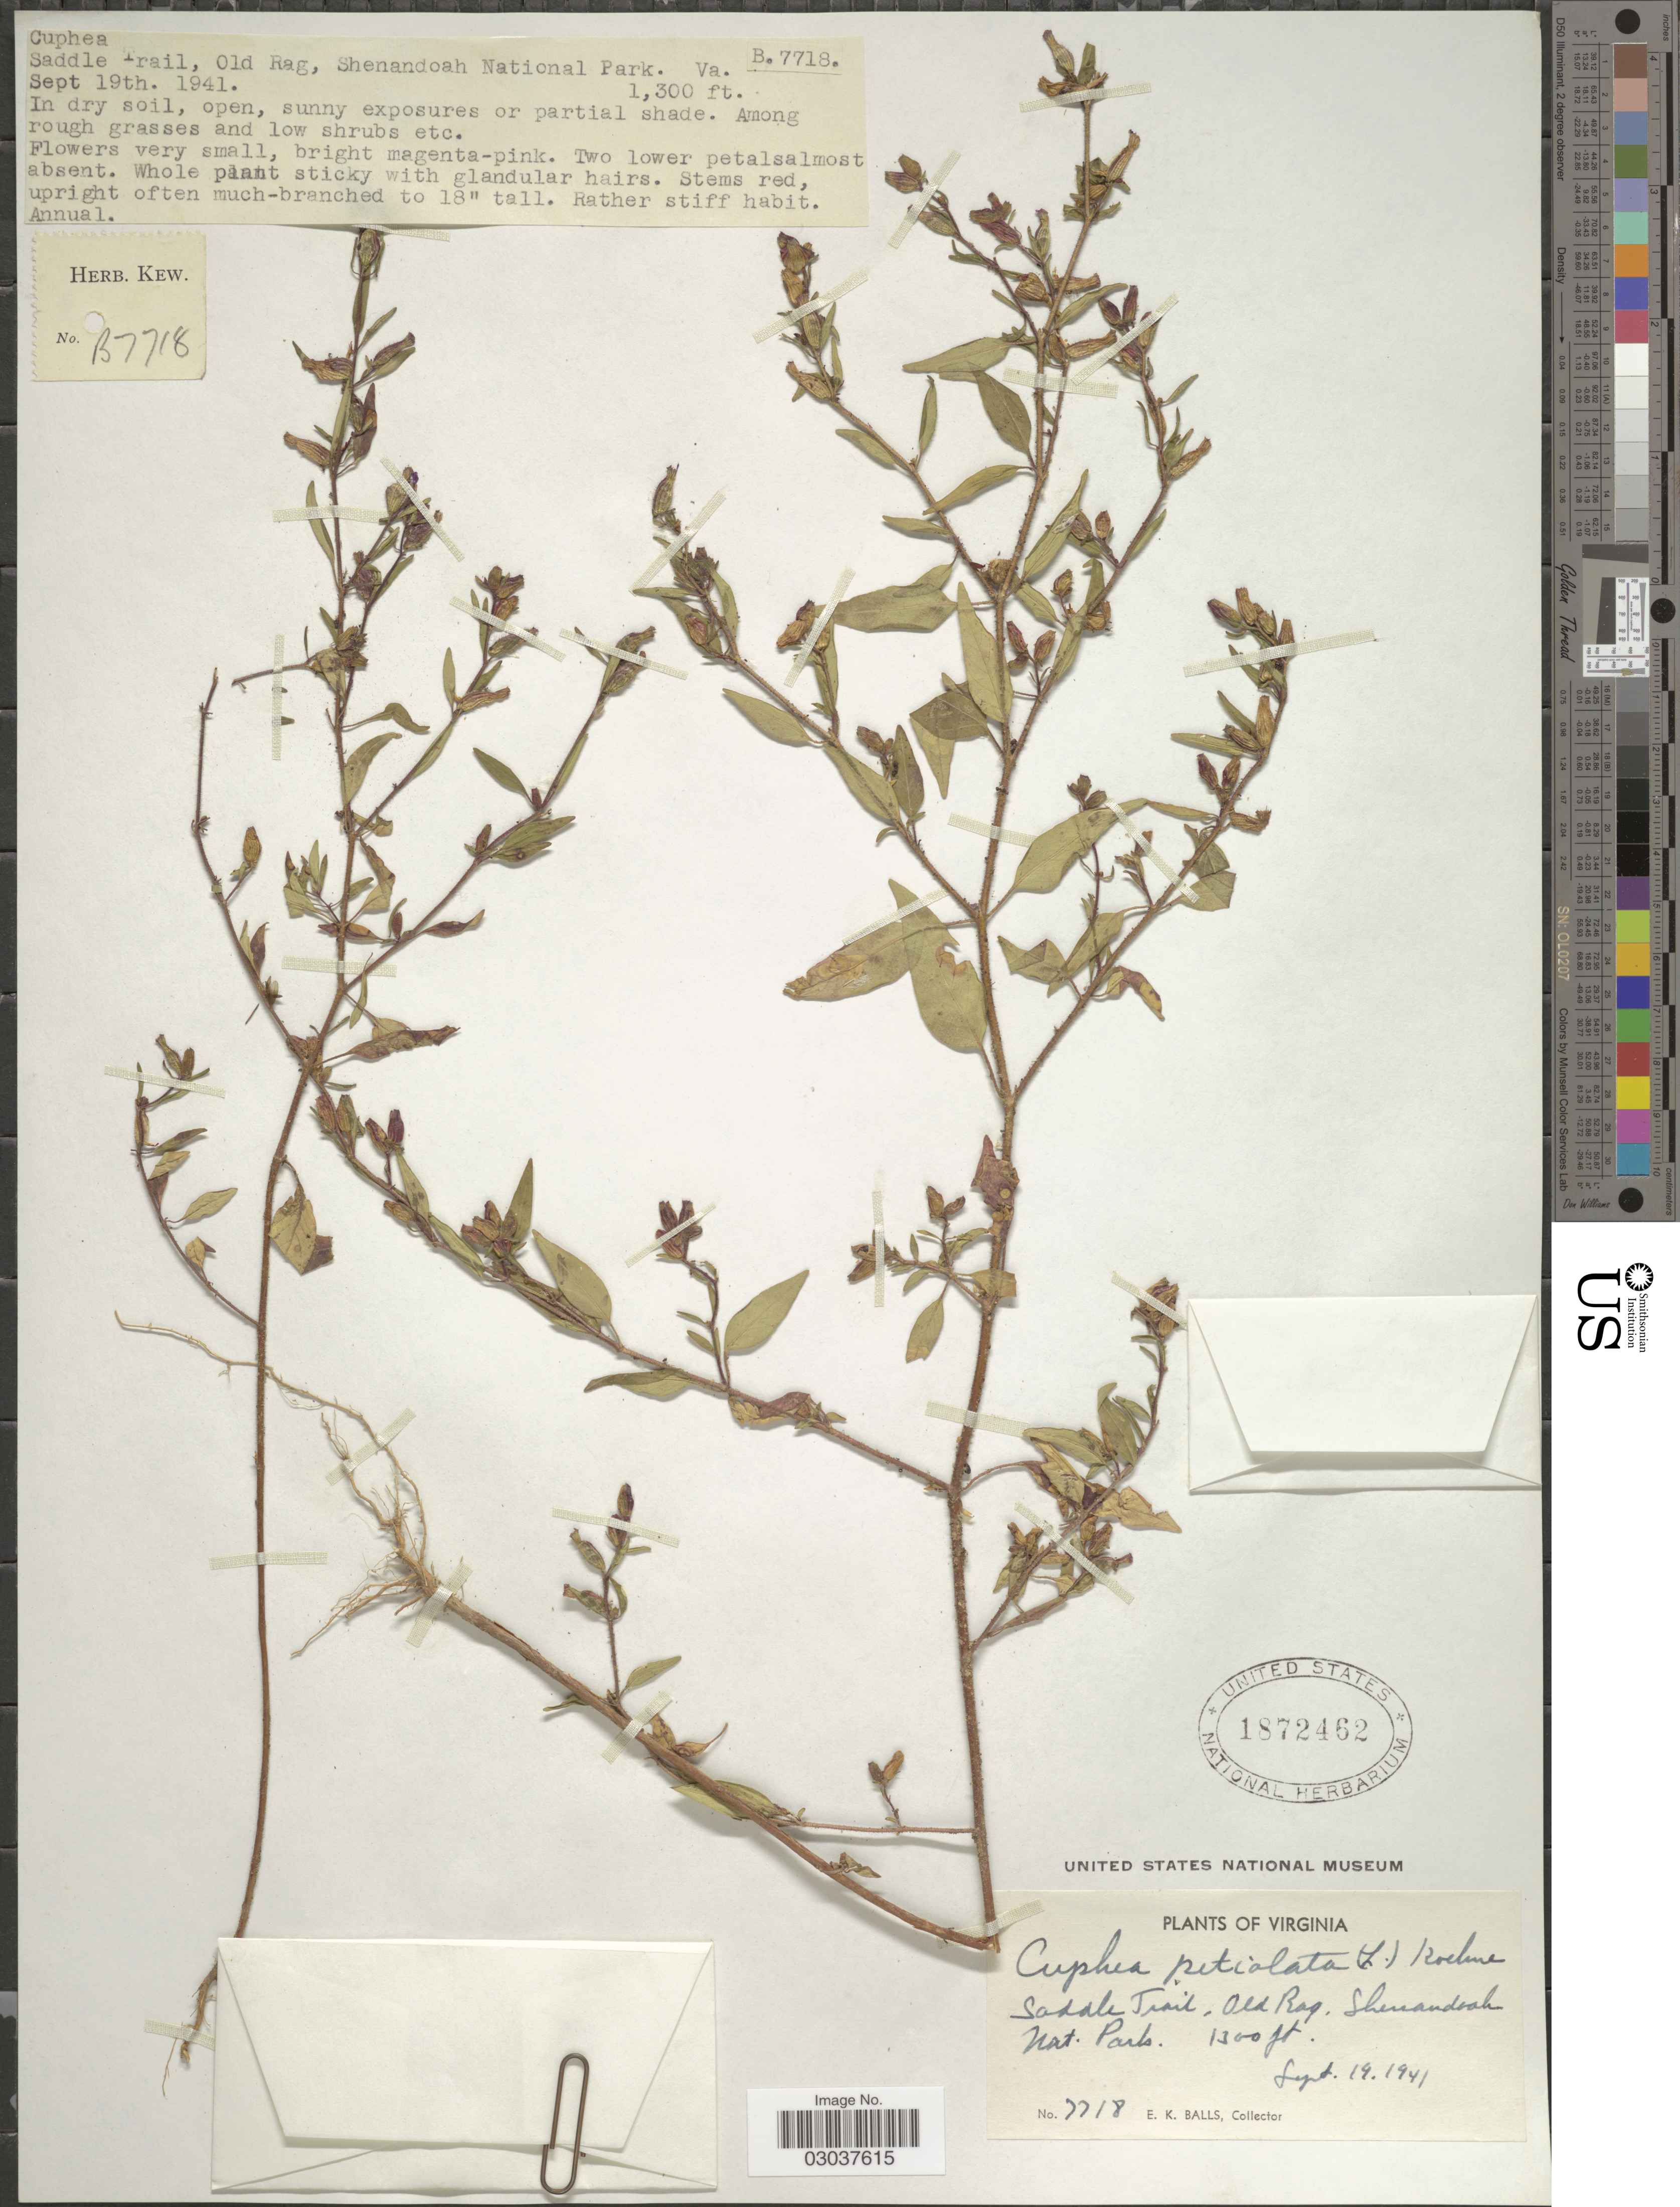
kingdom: Plantae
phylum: Tracheophyta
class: Magnoliopsida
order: Myrtales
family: Lythraceae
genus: Cuphea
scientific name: Cuphea petiolata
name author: Pohl ex Koehne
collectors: E. K. Balls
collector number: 7718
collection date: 1941-09-19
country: United States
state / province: Virginia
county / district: Madison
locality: Saddle Trail, Old Rag. Shenandoah National Park. Va.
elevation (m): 396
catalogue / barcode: US 1872462